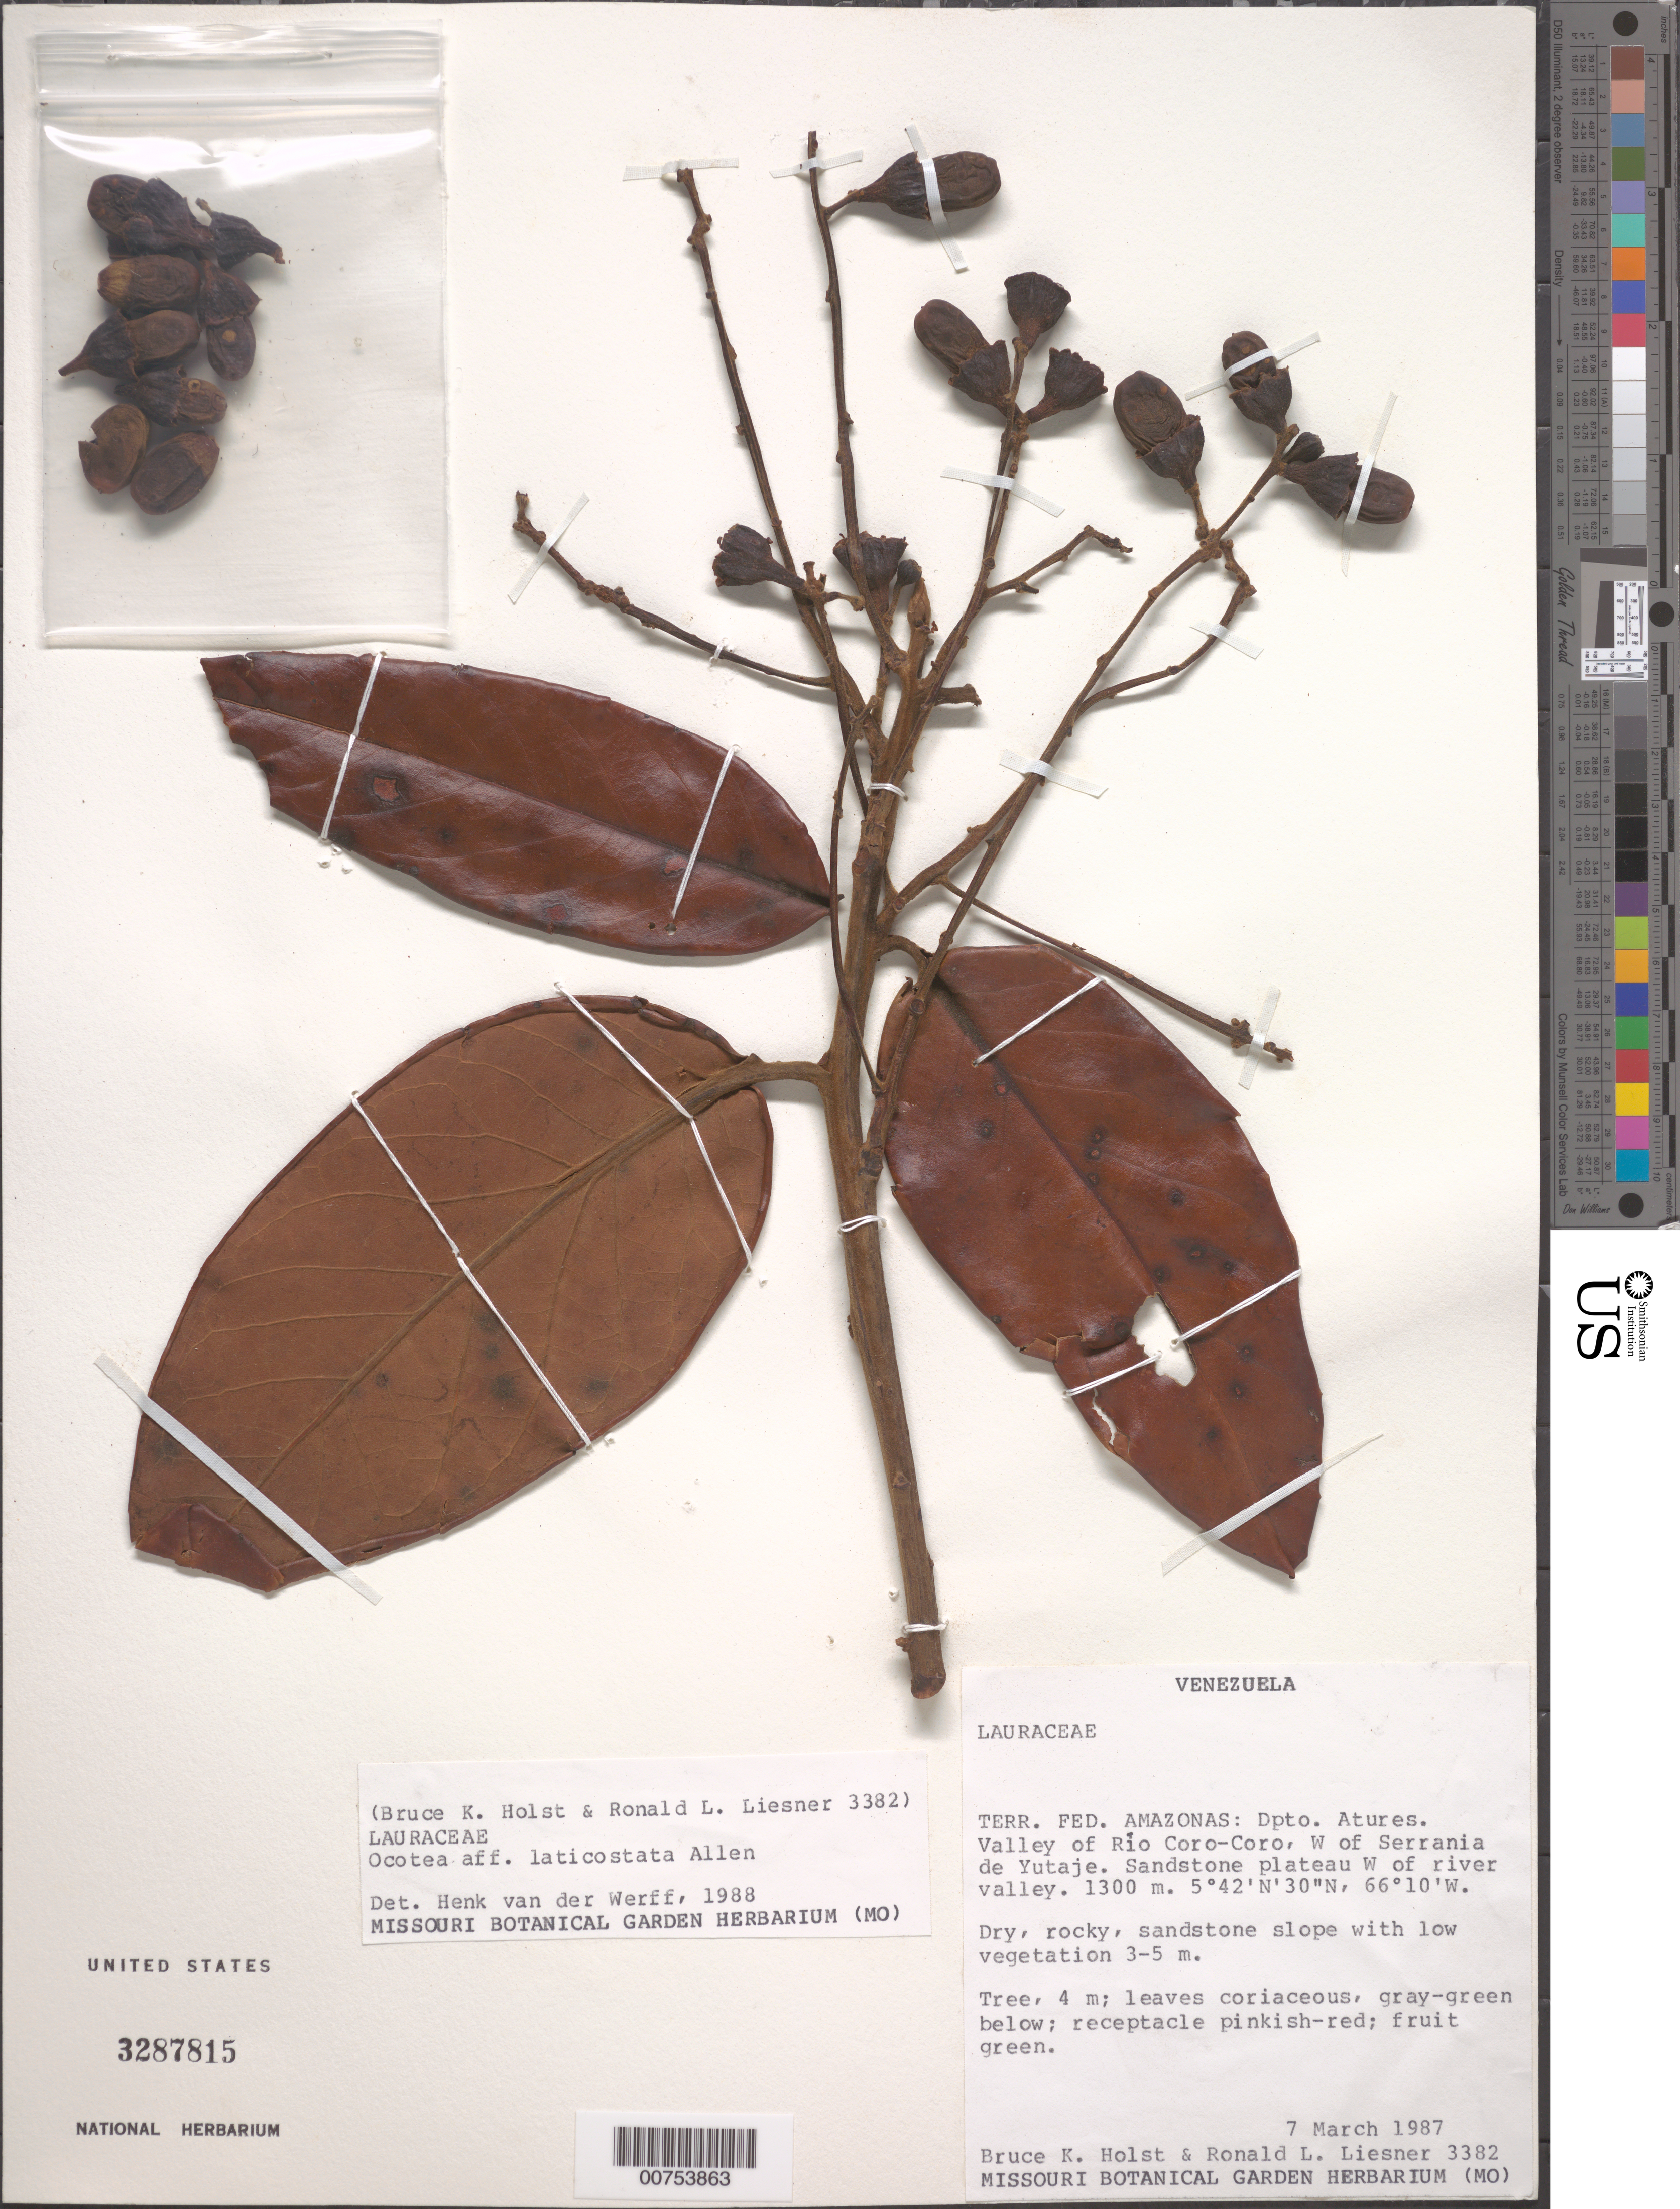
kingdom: Plantae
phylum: Tracheophyta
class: Magnoliopsida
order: Laurales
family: Lauraceae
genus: Ocotea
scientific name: Ocotea laticostata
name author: C.K. Allen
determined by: van der Werff, H., (MO), Missouri Botanical Garden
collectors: B. Holst & R. L. Liesner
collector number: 3382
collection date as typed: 7-Mar-87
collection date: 1987-03-07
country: Venezuela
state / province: Amazonas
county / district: Atures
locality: Río Coro-Coro valley, W of Serrania de Yutajé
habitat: Dry, rocky sandstone slope with low vegetation 3-5 m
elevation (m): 1300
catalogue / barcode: US 3287815